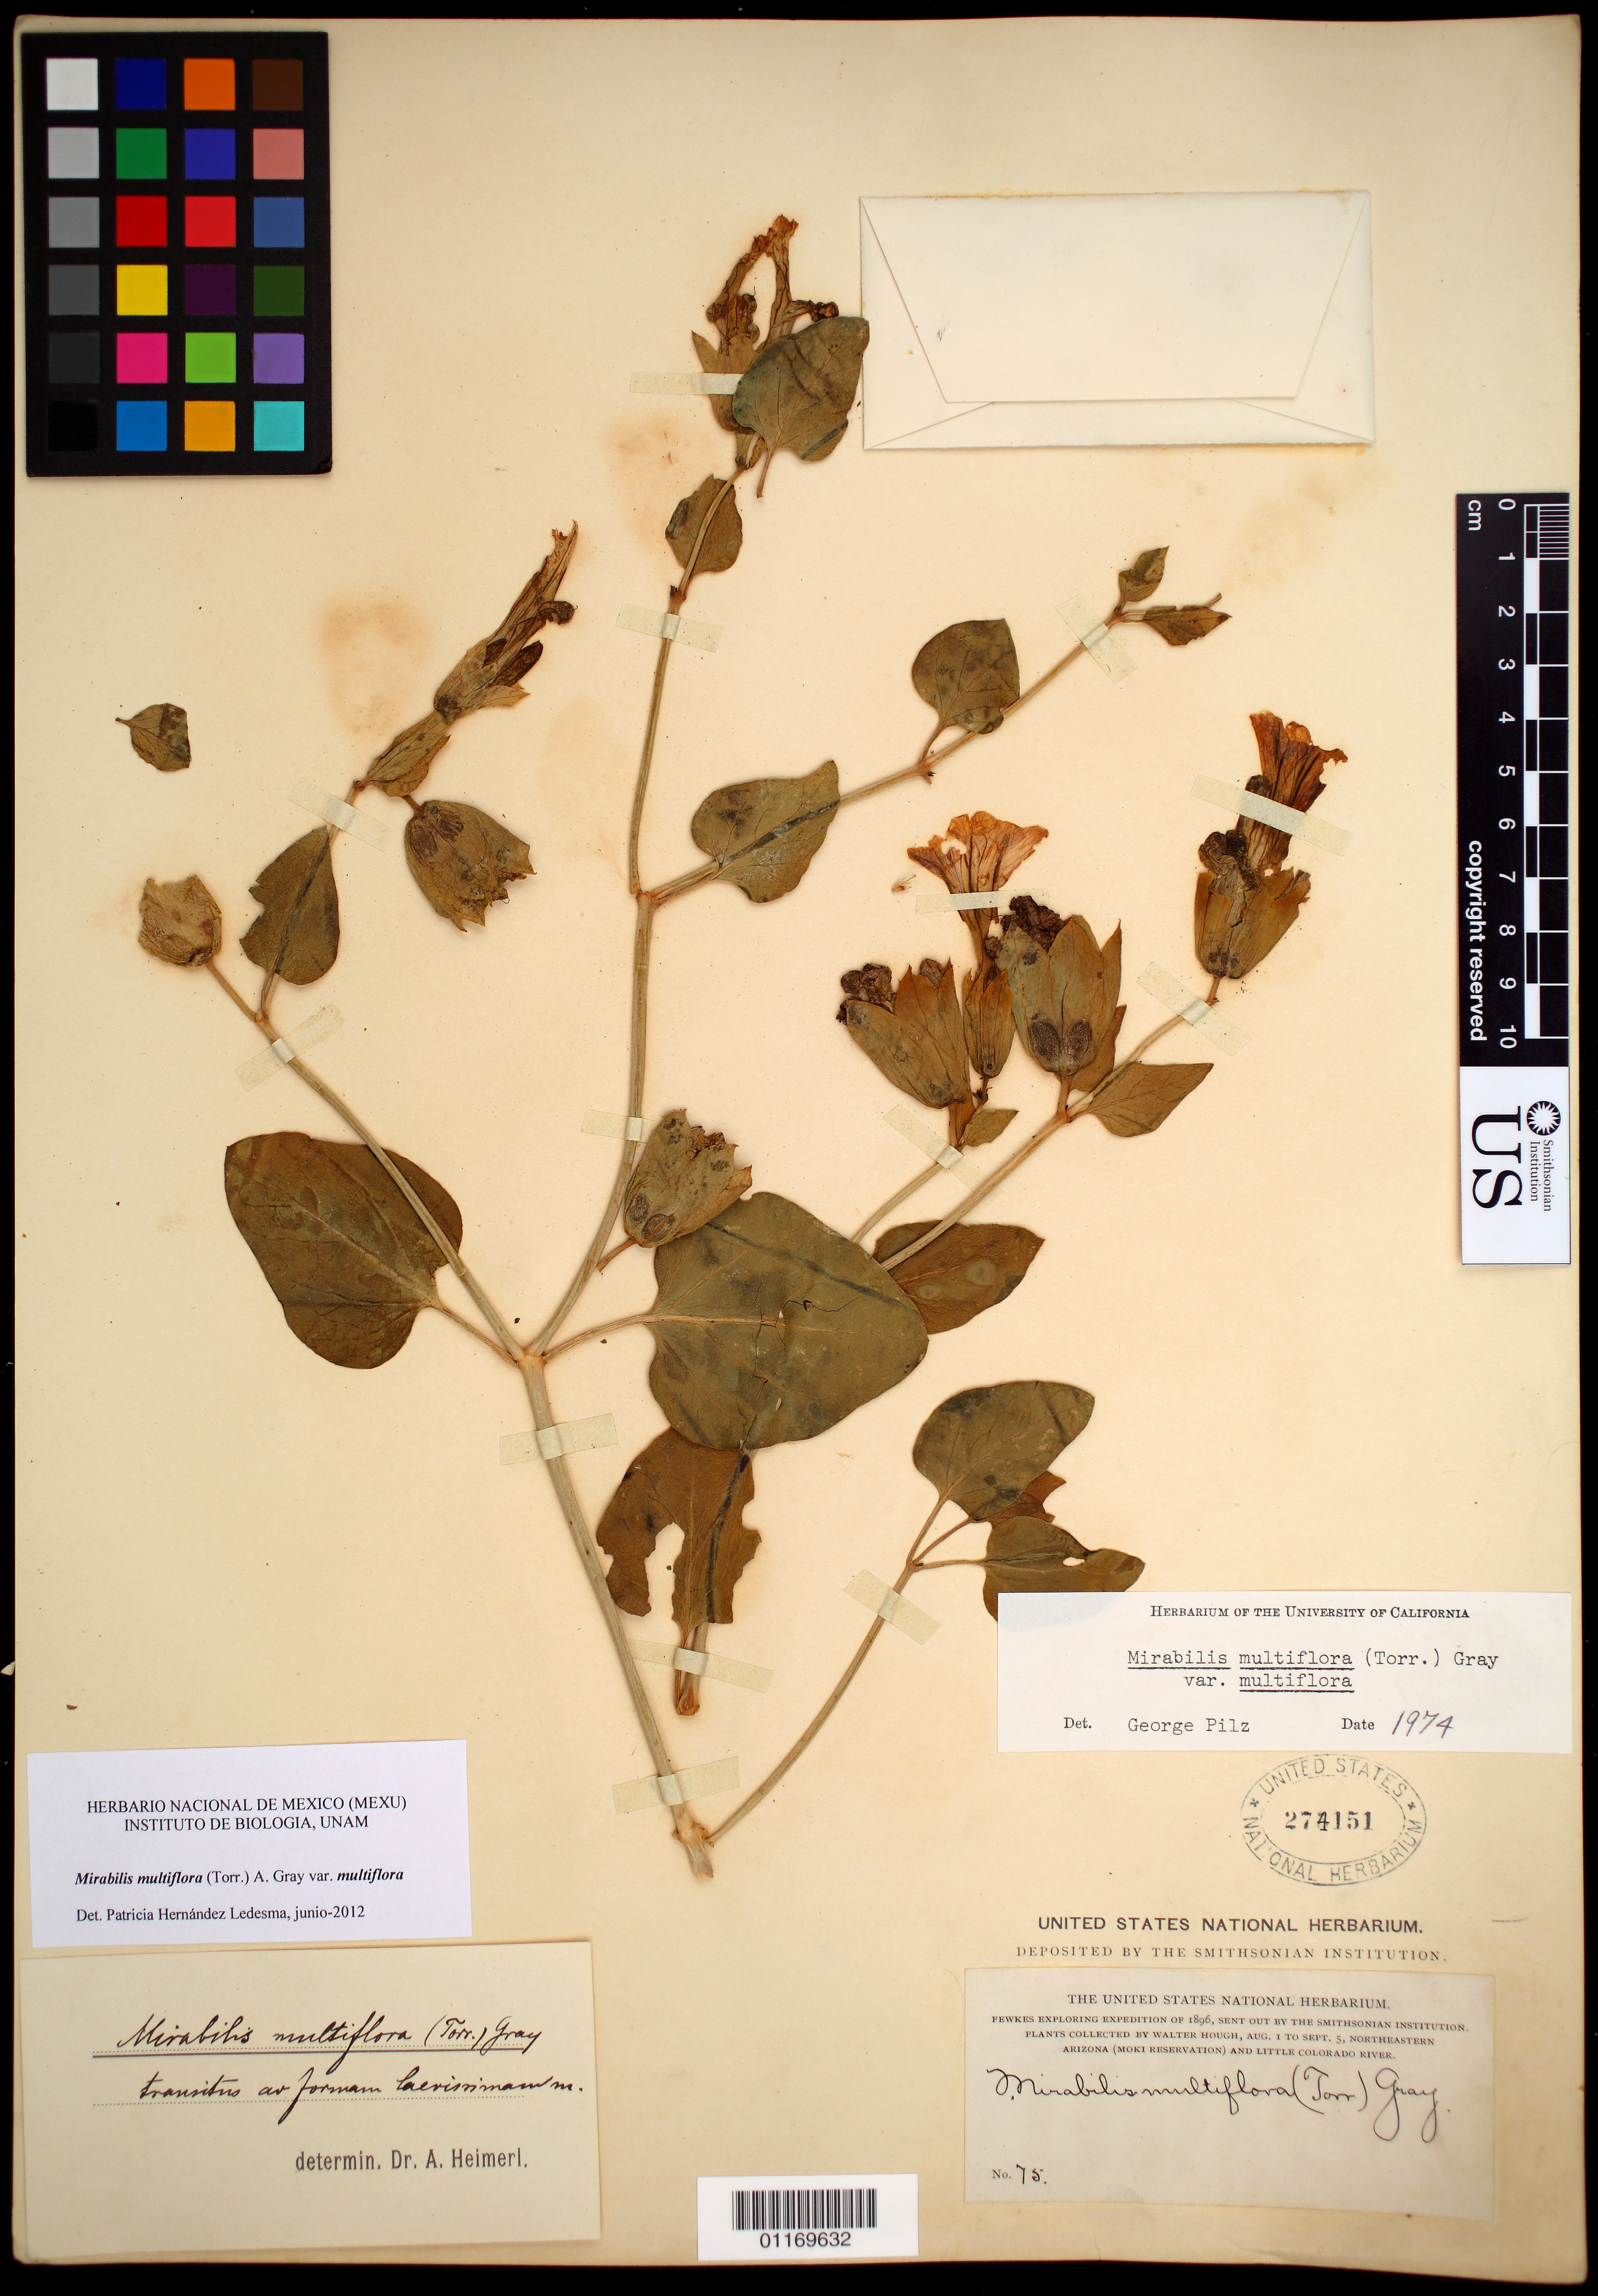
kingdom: Plantae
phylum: Tracheophyta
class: Magnoliopsida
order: Caryophyllales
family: Nyctaginaceae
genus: Mirabilis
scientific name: Mirabilis multiflora var. multiflora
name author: (Torr.) A. Gray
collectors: W. Hough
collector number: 75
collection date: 1896-08-01/1896-09-05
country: United States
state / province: Arizona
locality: Northeastern Arizona and Little Colorado River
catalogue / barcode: US 274151